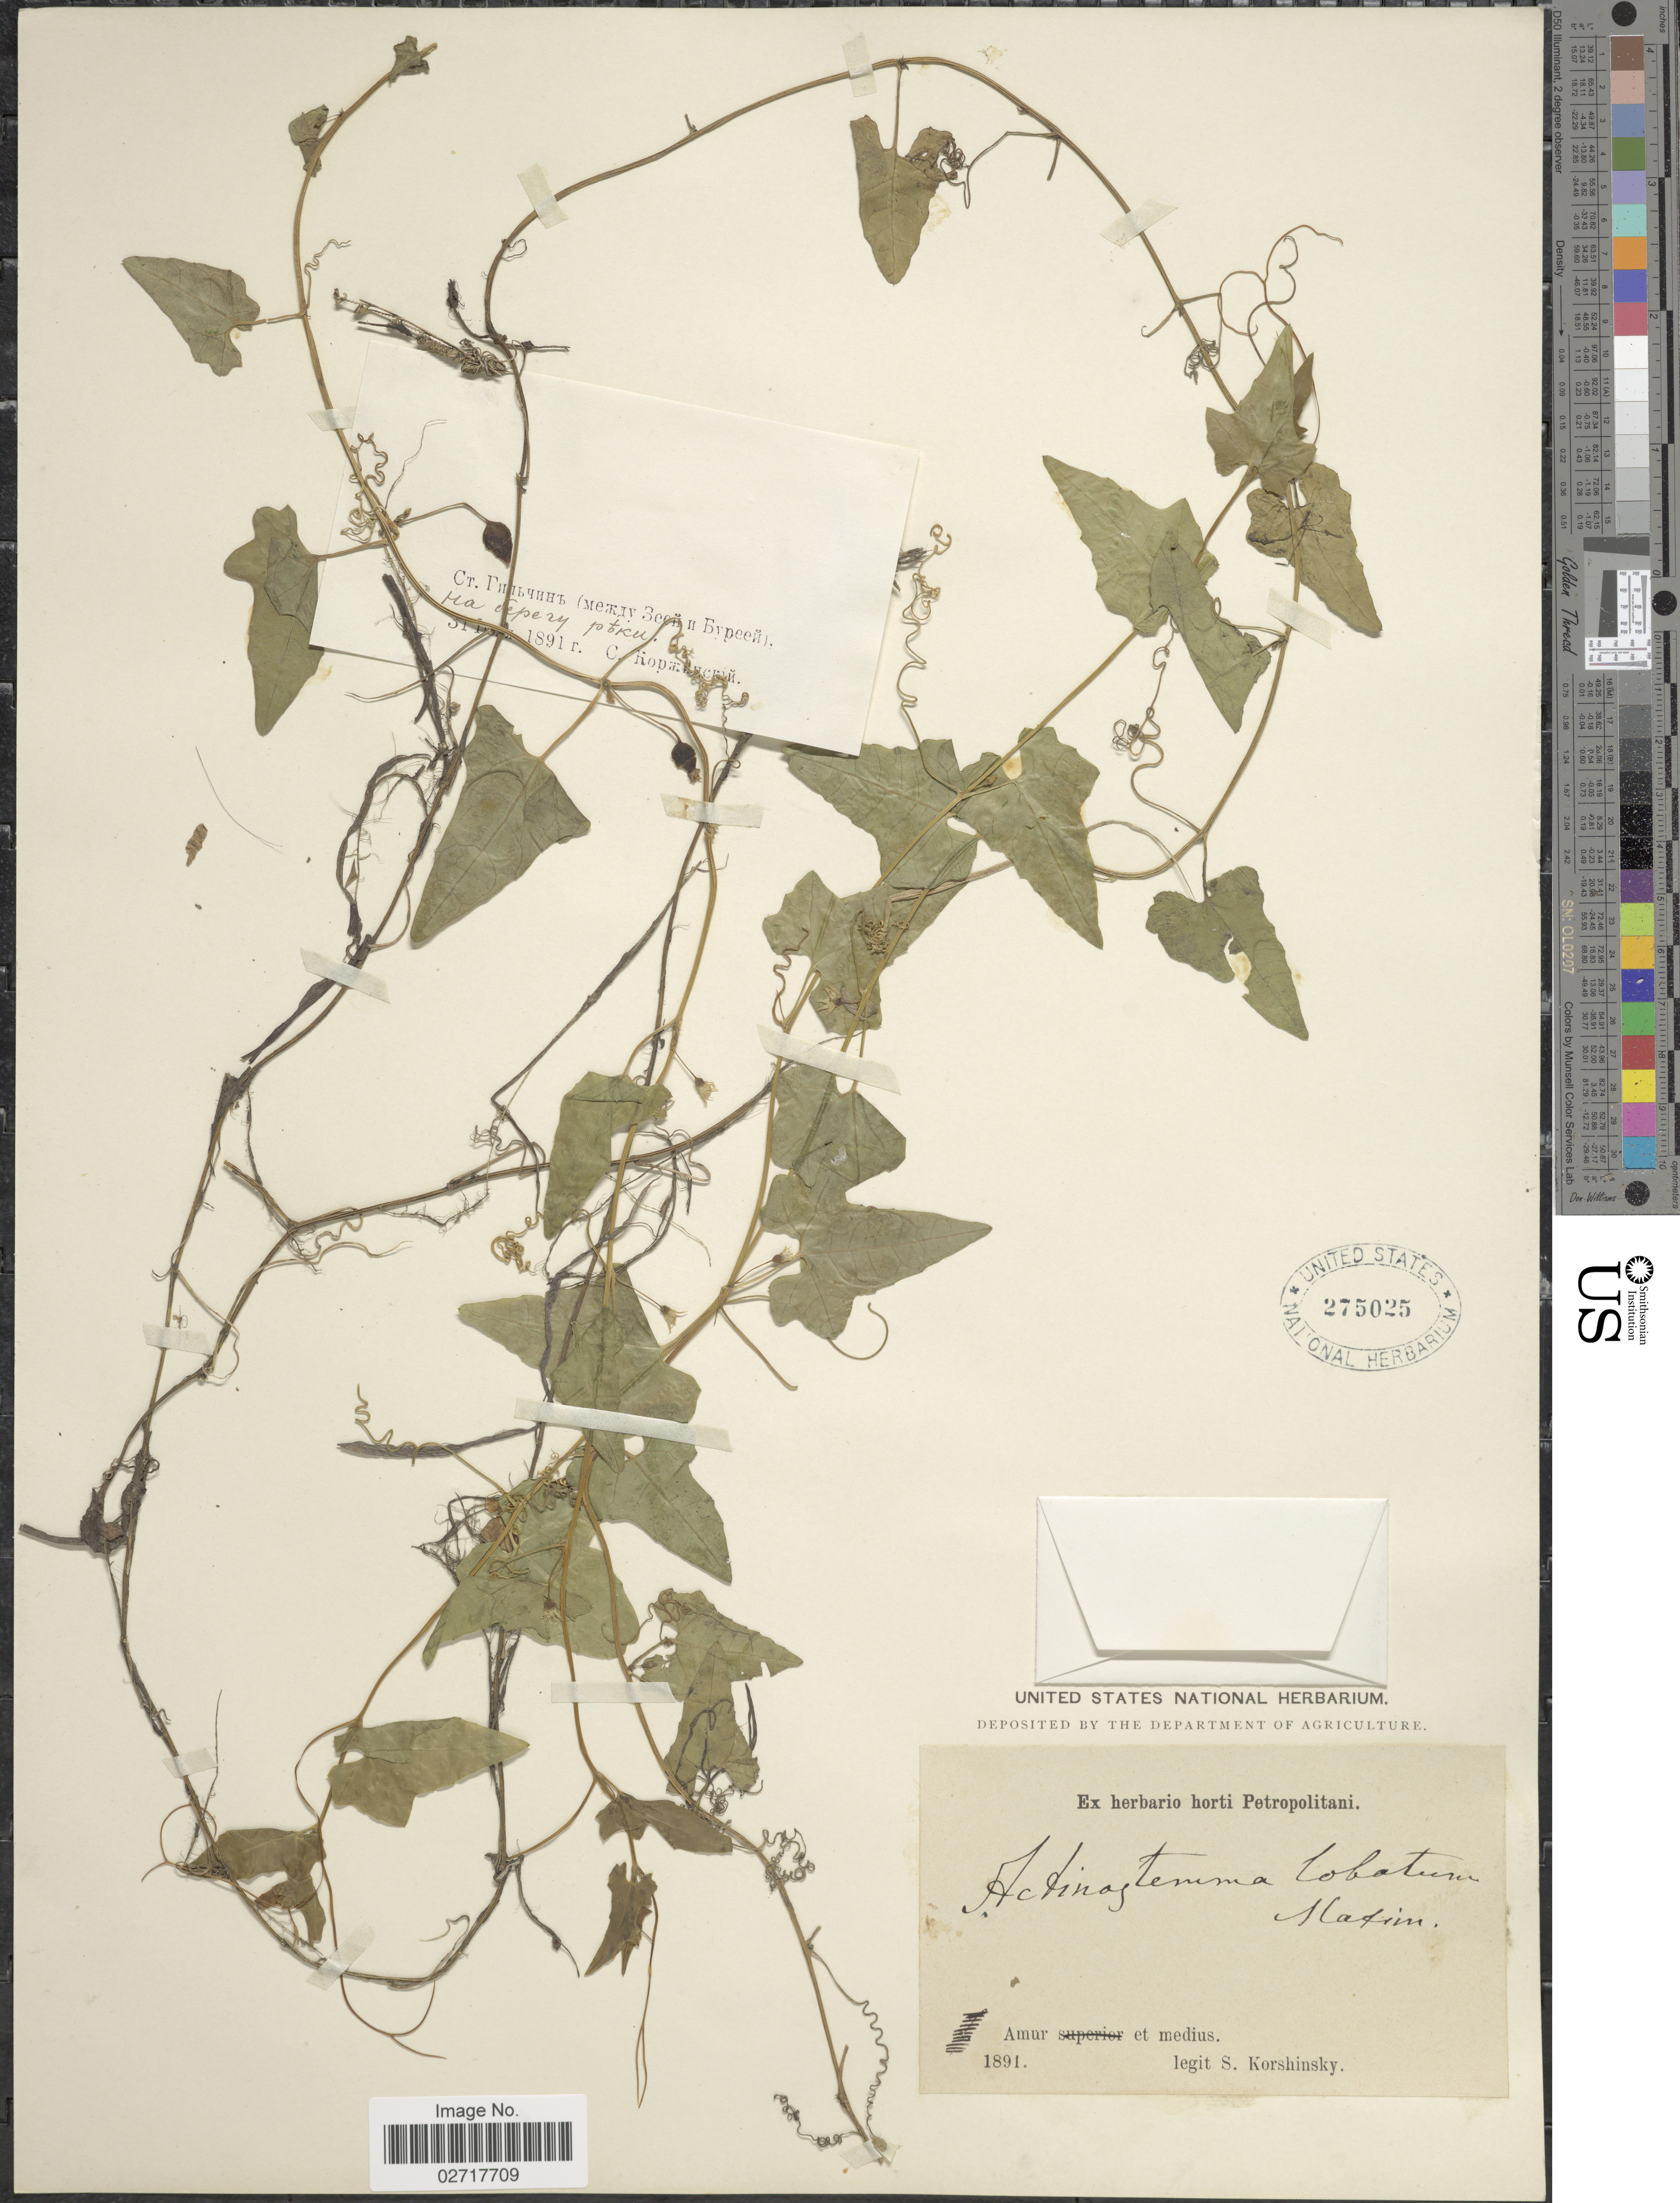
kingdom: Plantae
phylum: Tracheophyta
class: Magnoliopsida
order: Cucurbitales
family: Cucurbitaceae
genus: Actinostemma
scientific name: Actinostemma tenerum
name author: Griff.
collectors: S. I. Korshinsky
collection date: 1891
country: Russian Federation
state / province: Amur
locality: Amur et medius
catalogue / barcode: US 275025